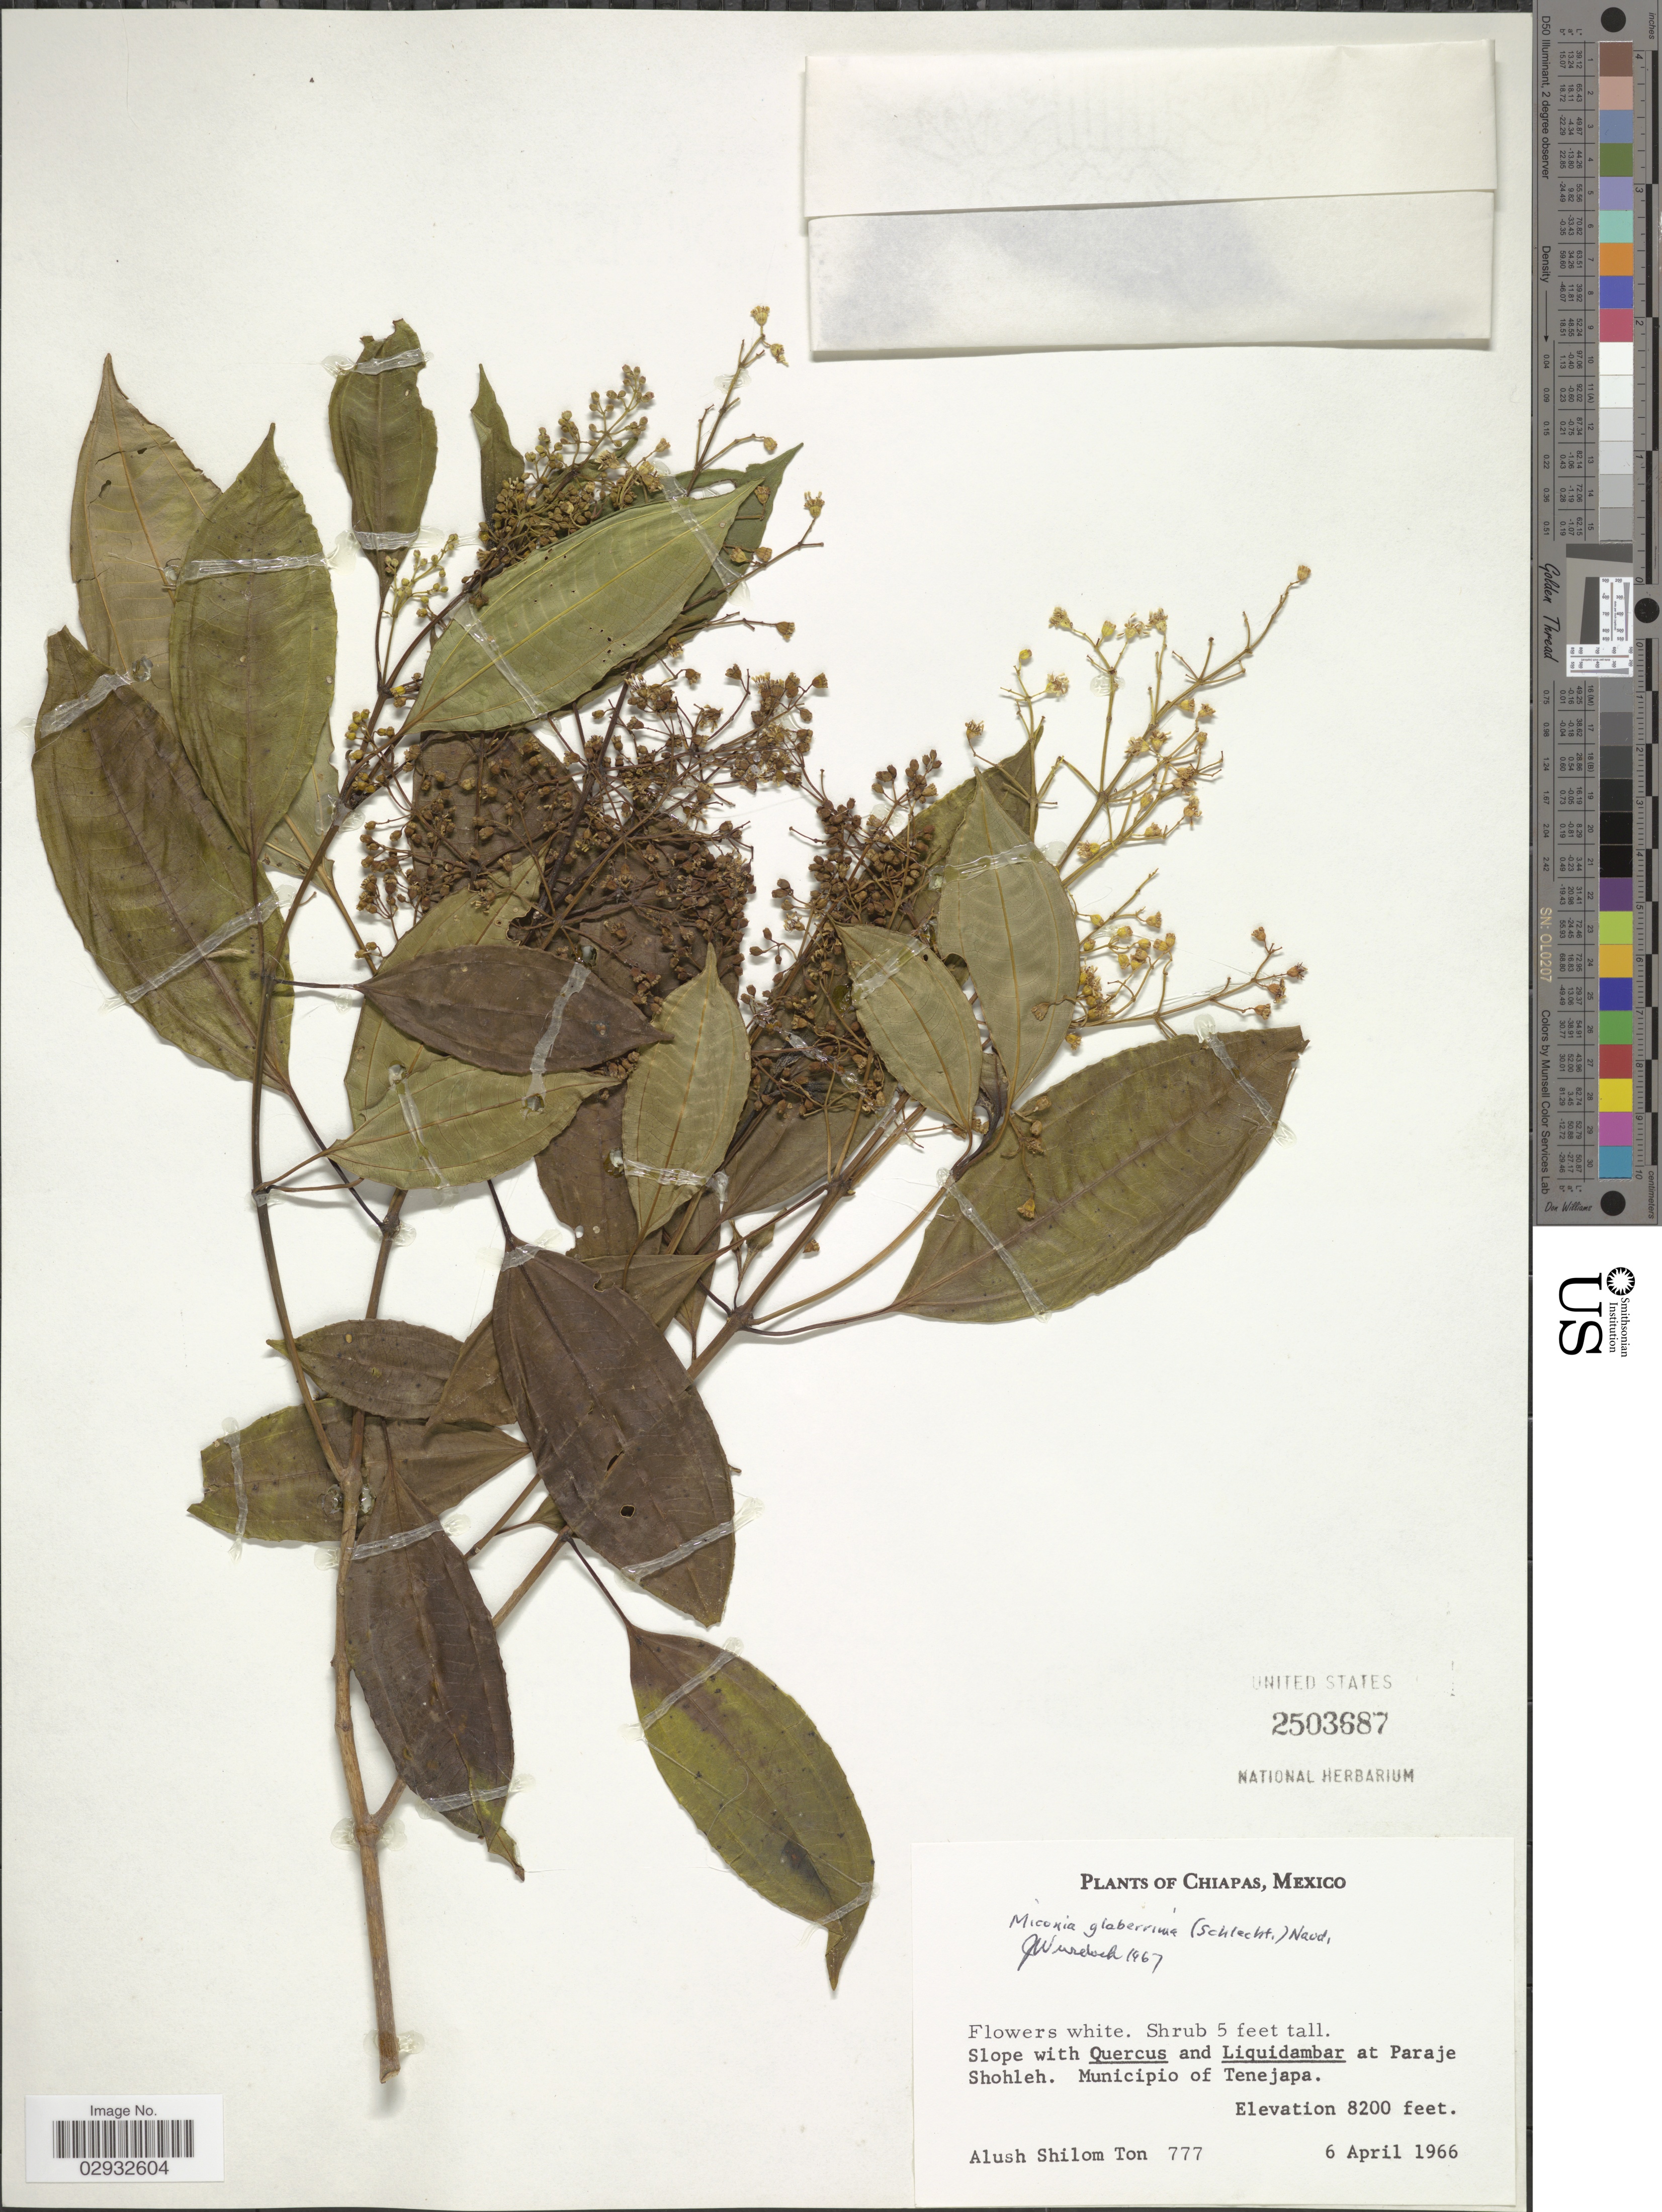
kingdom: Plantae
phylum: Tracheophyta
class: Magnoliopsida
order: Myrtales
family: Melastomataceae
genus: Miconia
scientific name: Miconia glaberrima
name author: (Schltdl.) Naudin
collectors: A. S. Ton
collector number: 777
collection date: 1966-04-06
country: Mexico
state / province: Chiapas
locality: At Paraje Shohleh. Municipio of Tenejapa.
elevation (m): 2499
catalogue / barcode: US 2503687